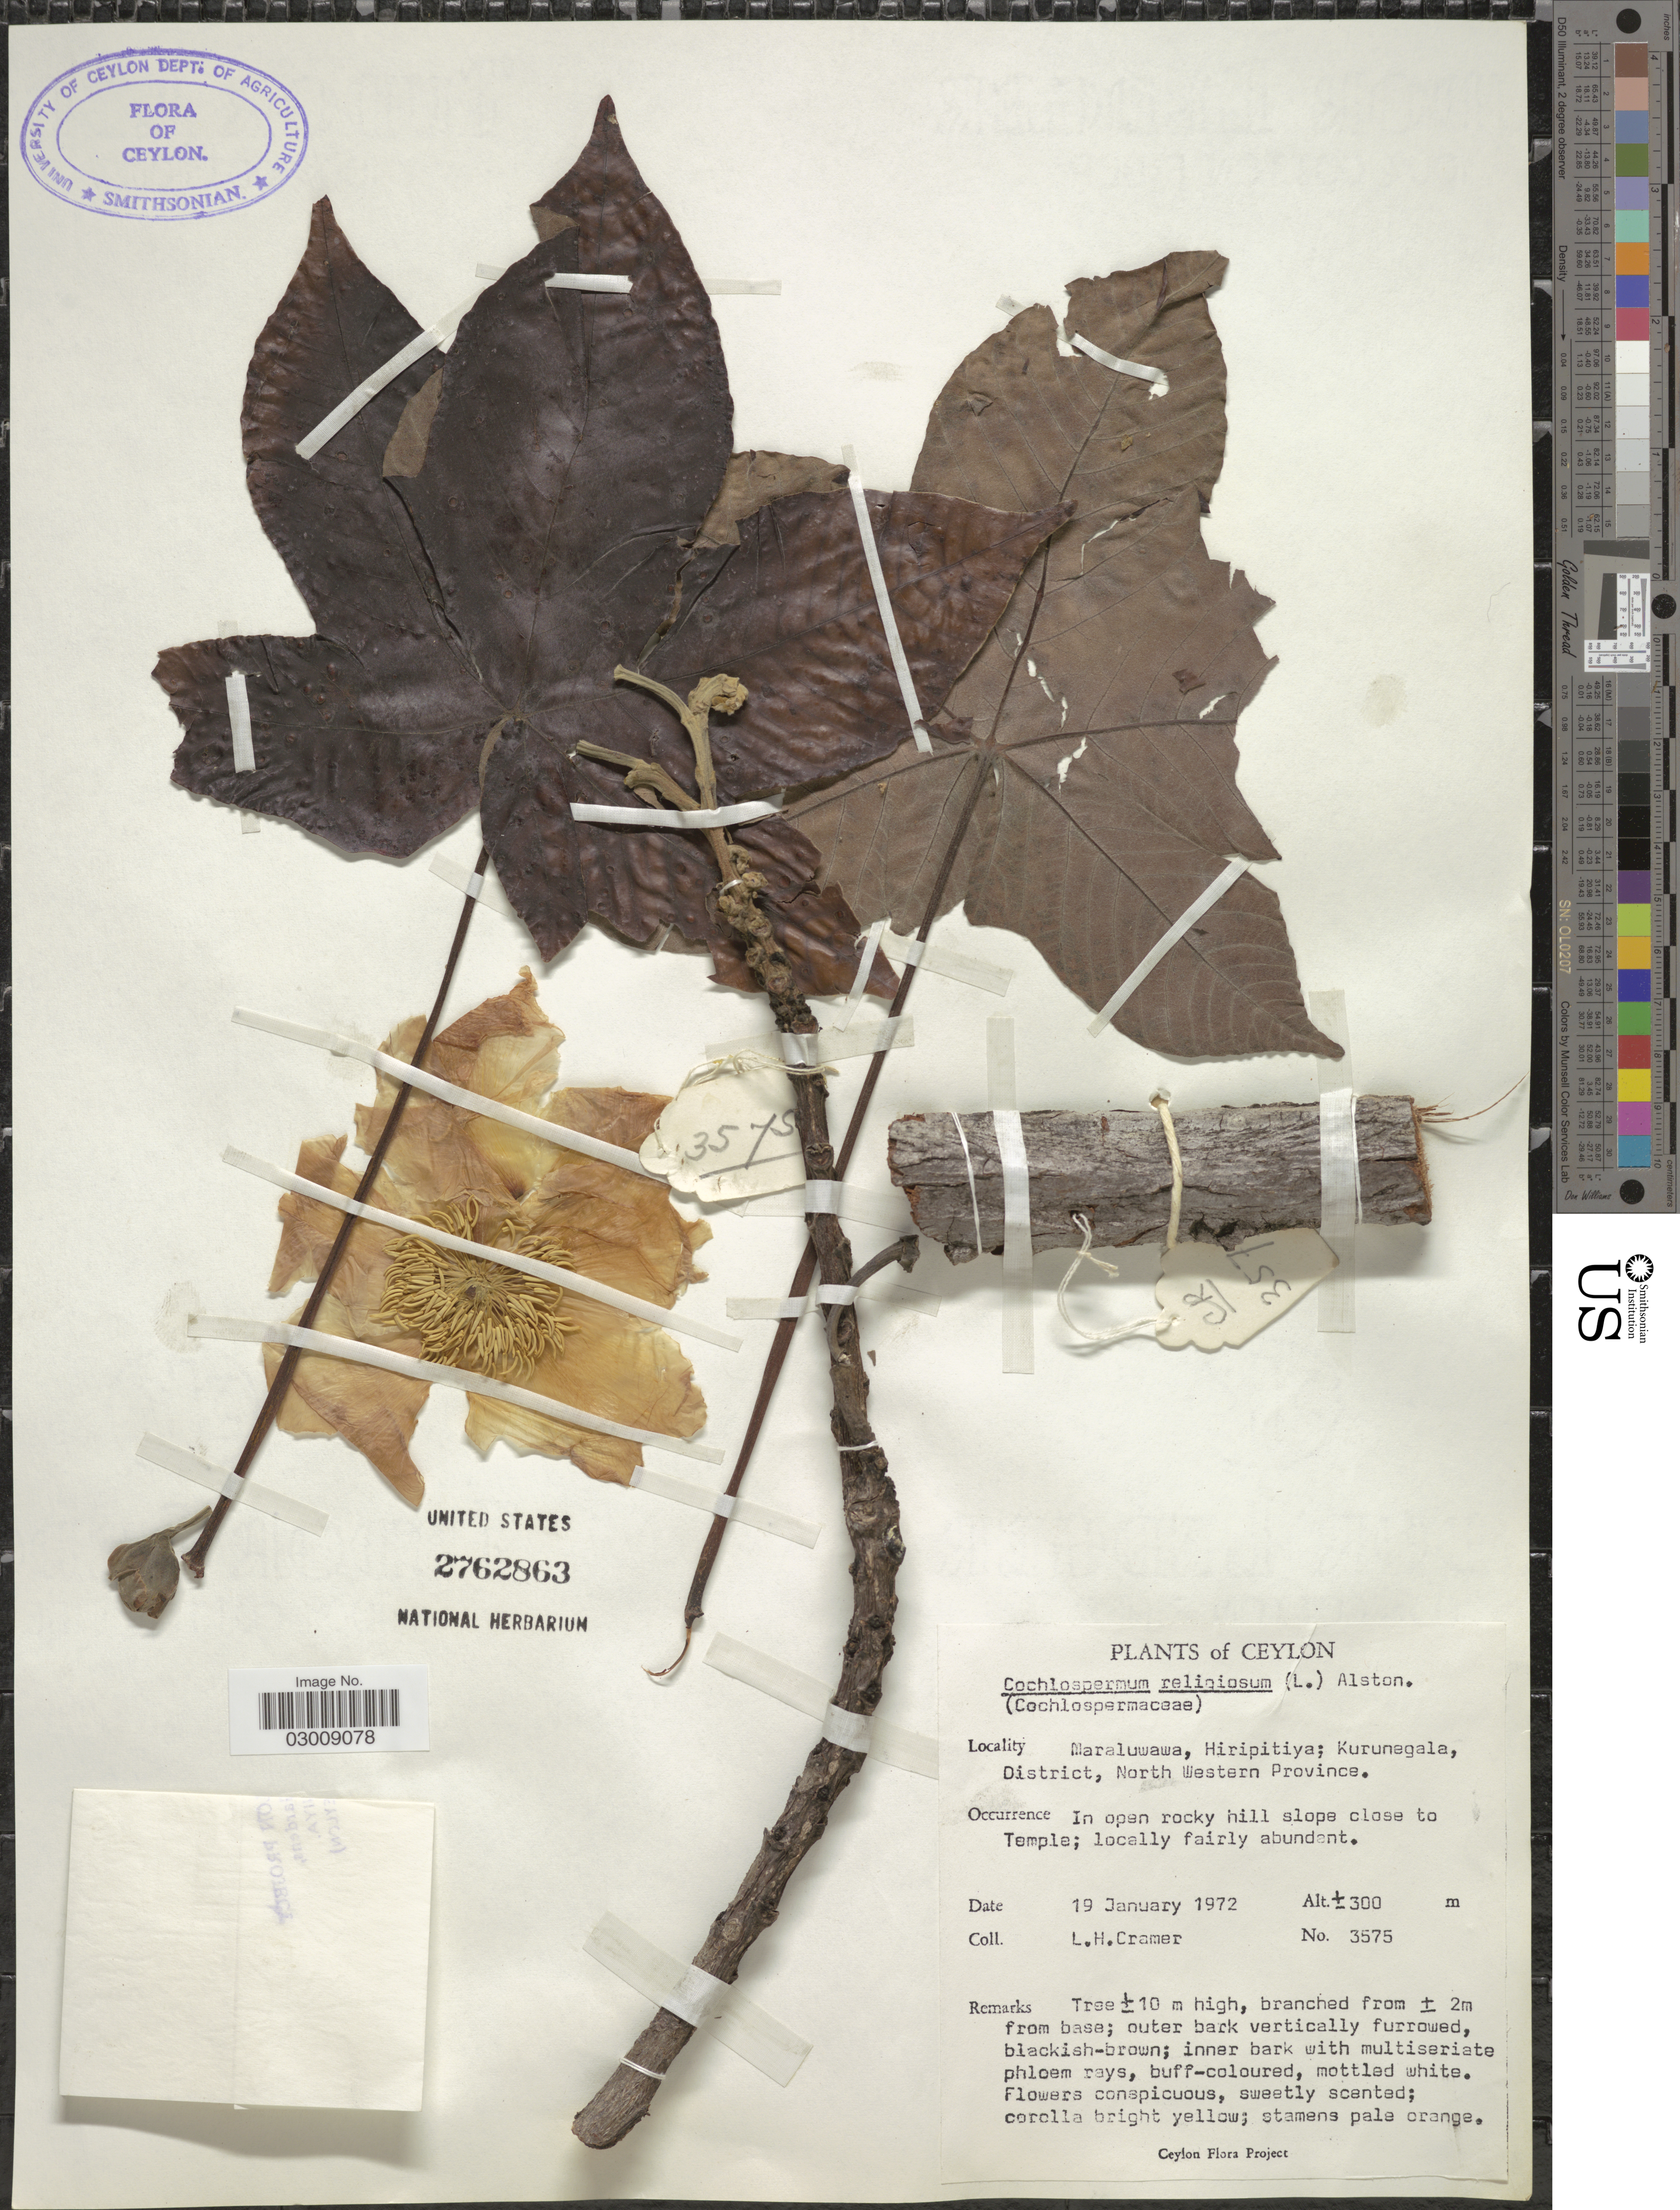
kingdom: Plantae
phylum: Tracheophyta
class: Magnoliopsida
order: Malvales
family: Cochlospermaceae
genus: Cochlospermum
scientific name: Cochlospermum religiosum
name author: (L.) Alston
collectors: L. H. Cramer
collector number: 3575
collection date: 1972-01-19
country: Sri Lanka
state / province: North Western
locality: Ceylon. Maraluwawa, Hiripitiya; Kurunegala, District.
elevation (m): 300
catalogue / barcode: US 2762863